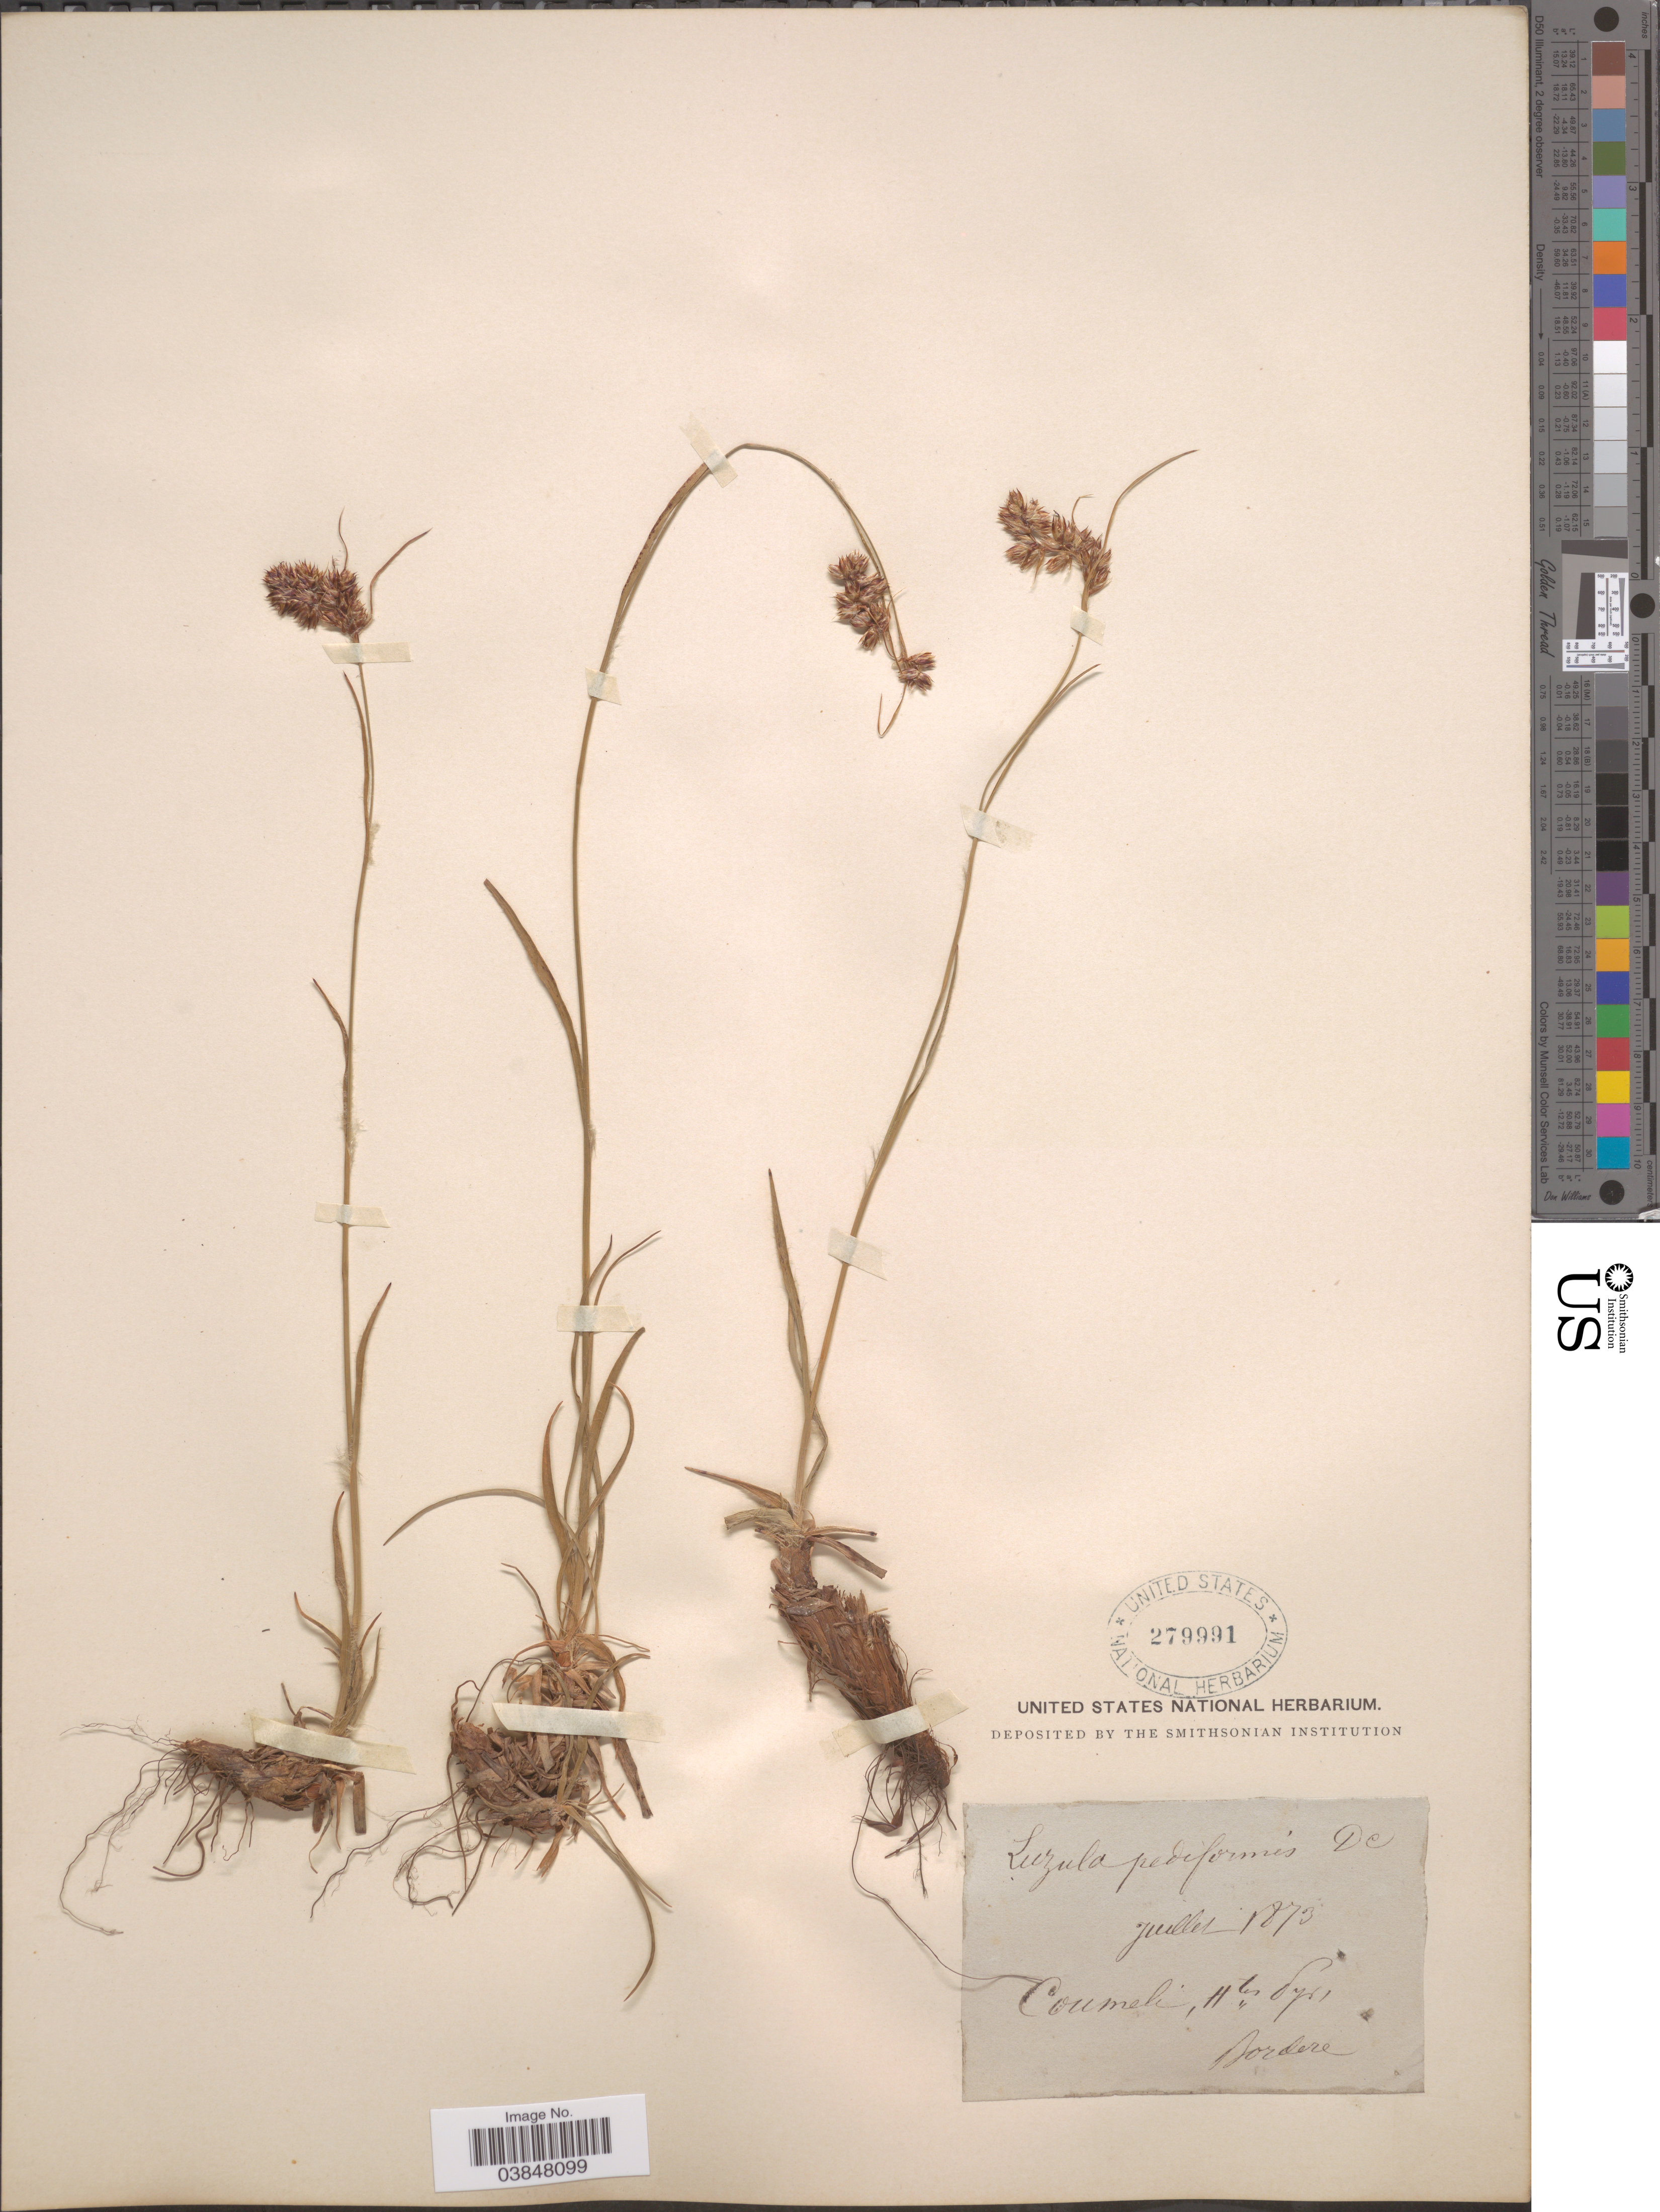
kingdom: Plantae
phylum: Tracheophyta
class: Liliopsida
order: Poales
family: Juncaceae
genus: Luzula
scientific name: Luzula nutans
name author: Duval-Jouve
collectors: -. Bordere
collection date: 1873-07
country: France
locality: Coumeli, Htes Pyr.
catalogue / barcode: US 279991